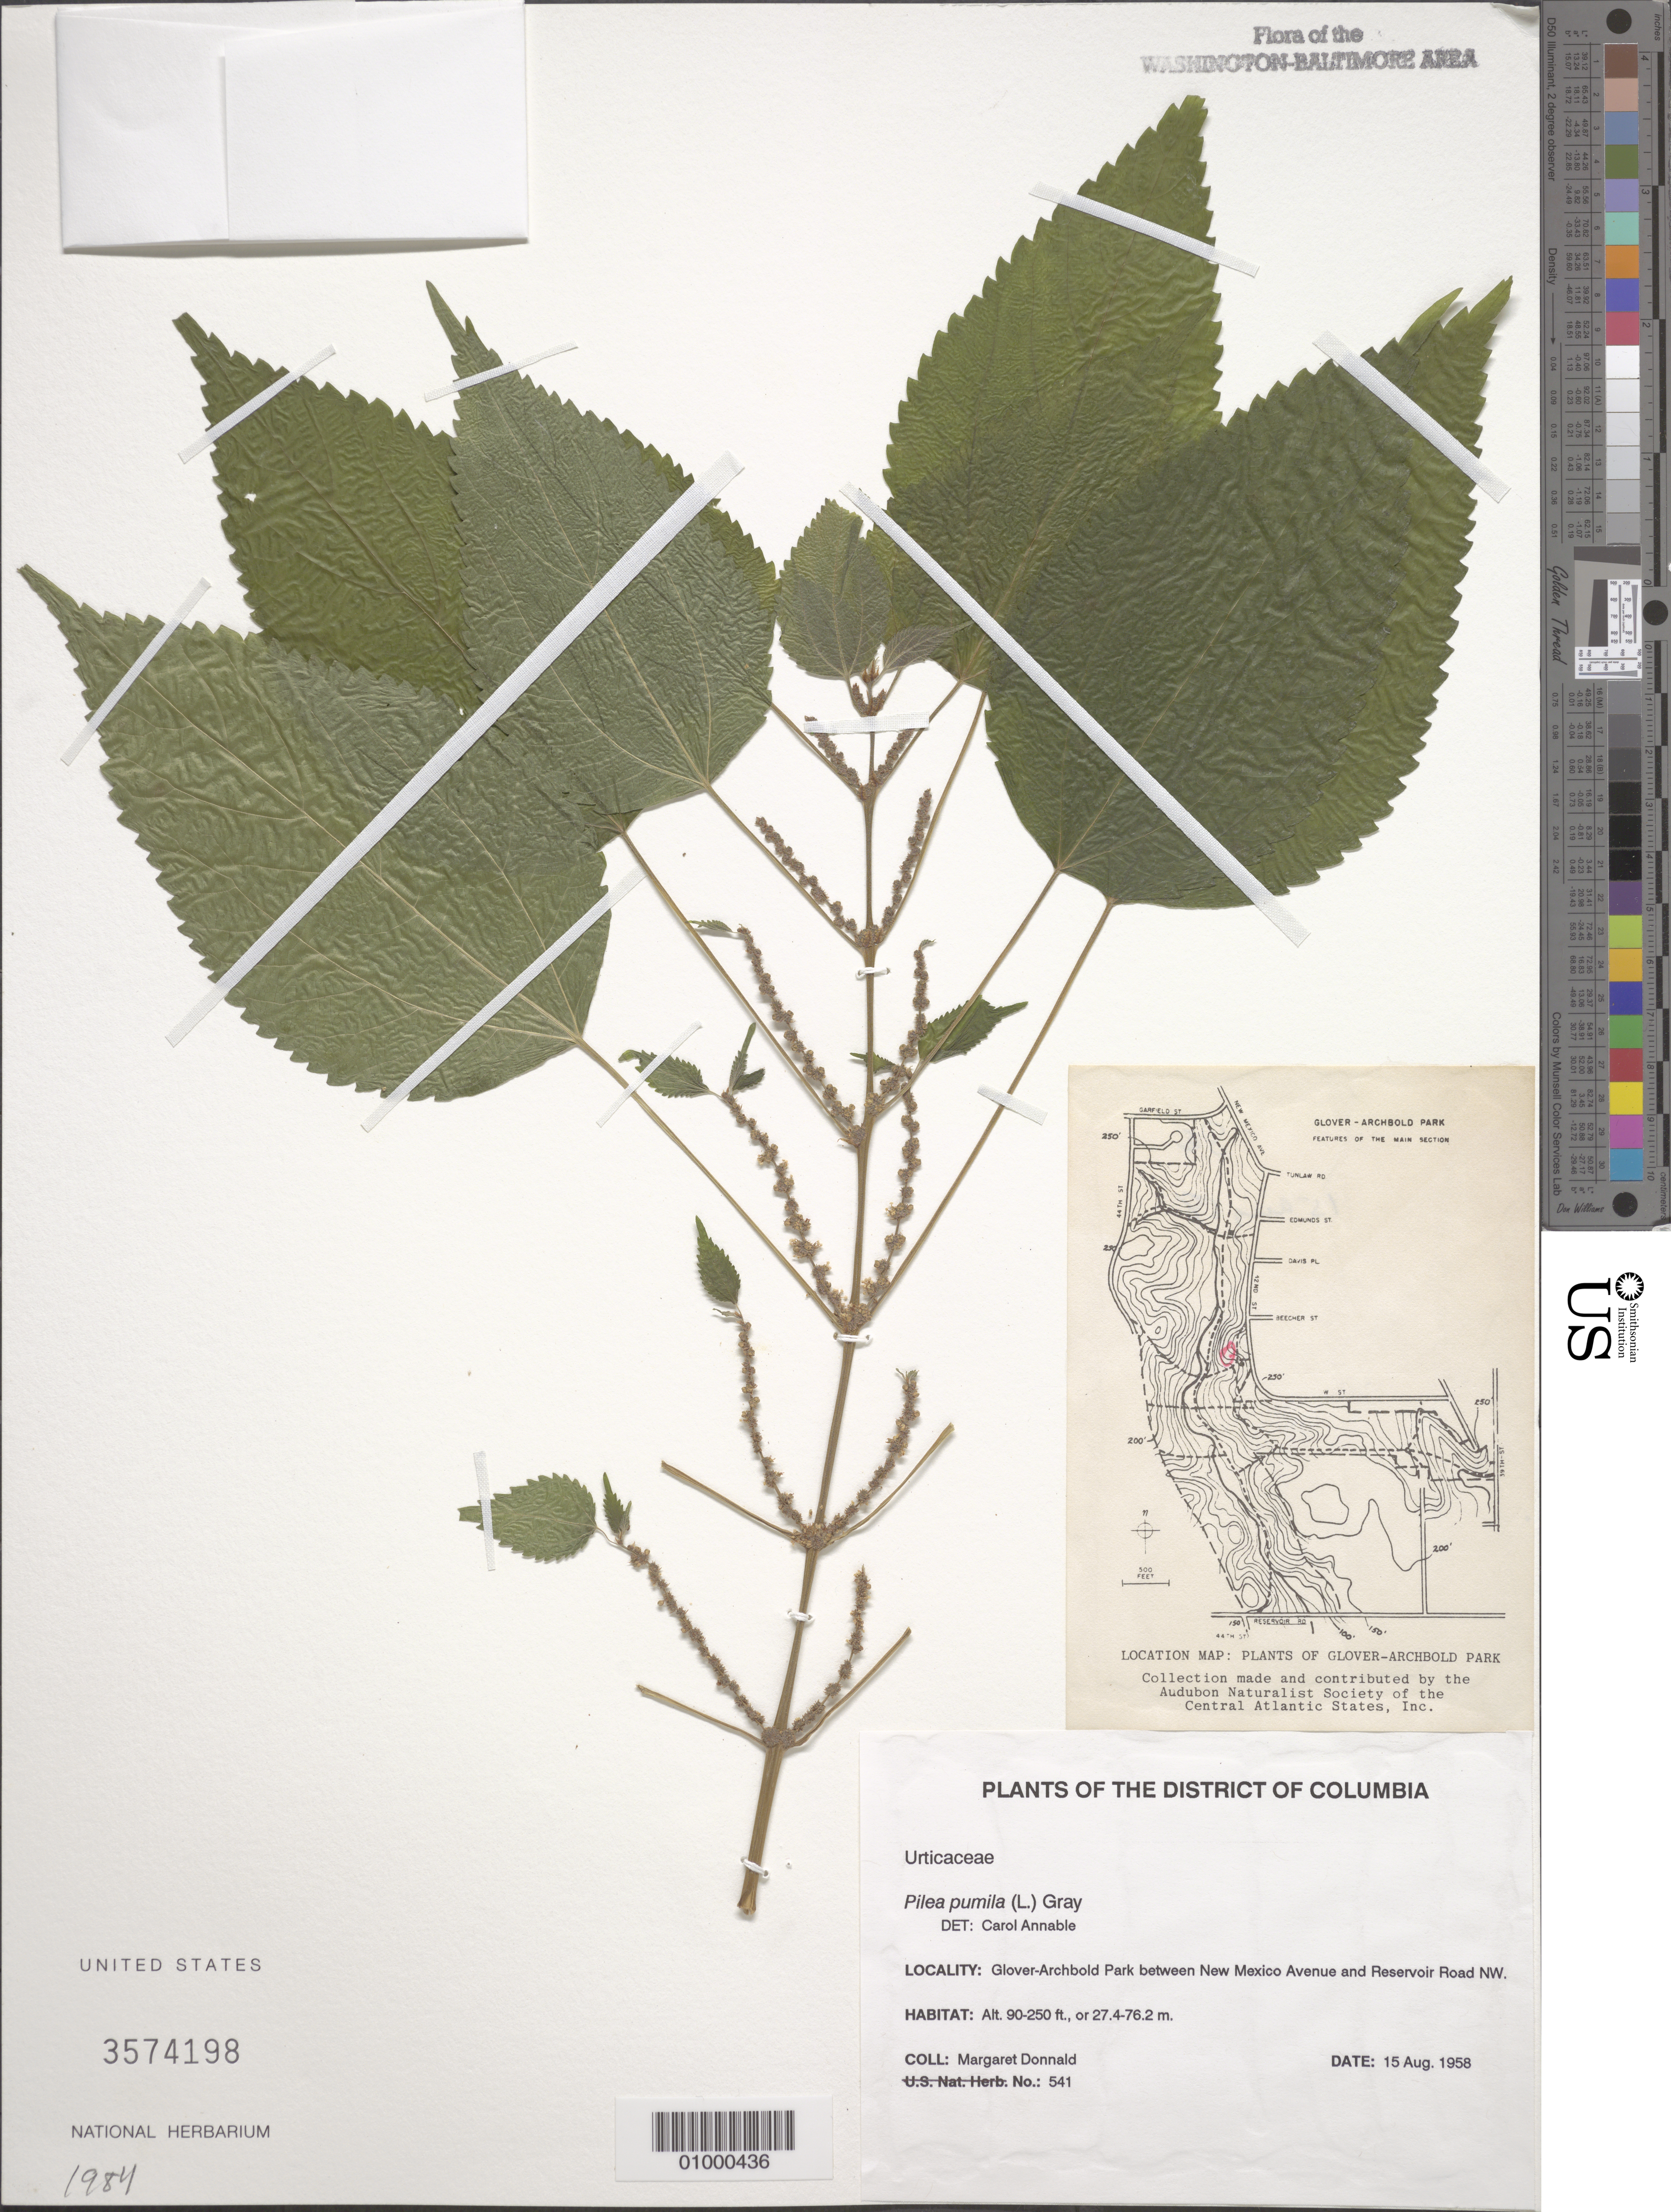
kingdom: Plantae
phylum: Tracheophyta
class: Magnoliopsida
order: Rosales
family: Urticaceae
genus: Pilea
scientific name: Pilea pumila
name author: (L.) A. Gray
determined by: Annable, C. R.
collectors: M. Donnald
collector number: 541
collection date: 1958-08-15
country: United States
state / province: District of Columbia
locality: Glover-Archbold Park between New Mexico Avenue and Reservoir Road NW.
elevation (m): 27.4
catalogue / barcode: US 3574198